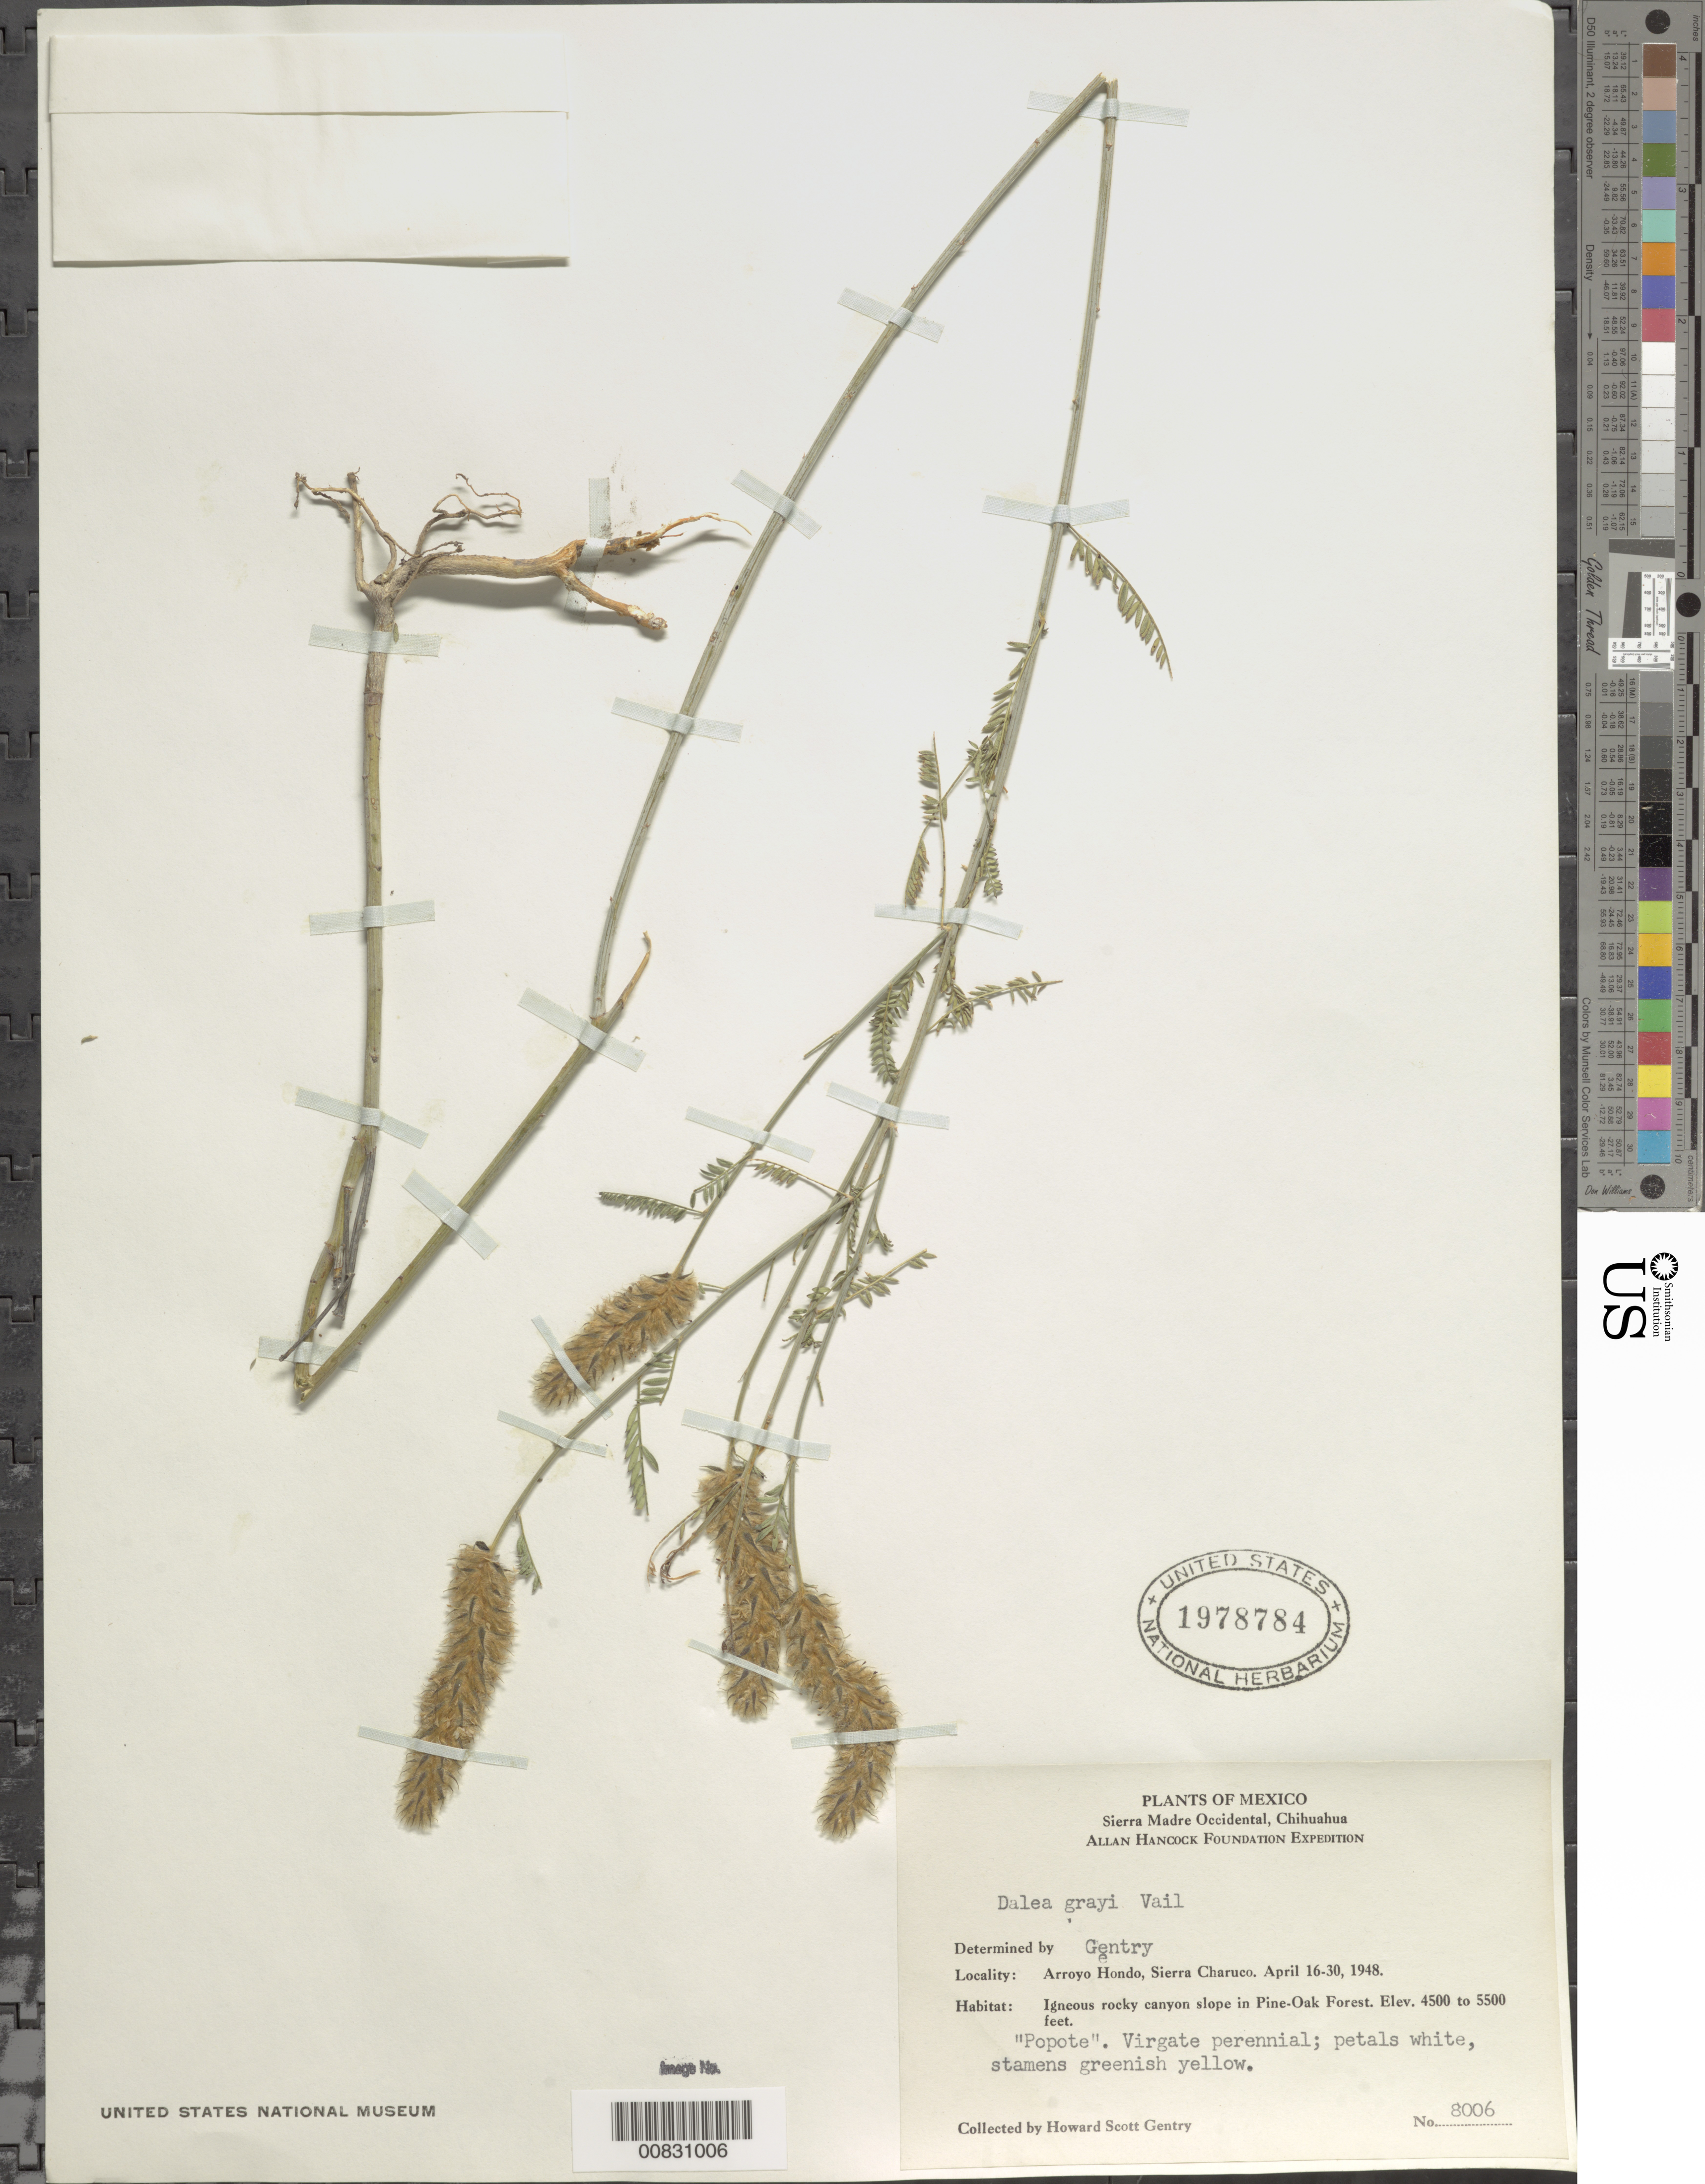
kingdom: Plantae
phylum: Tracheophyta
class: Magnoliopsida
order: Fabales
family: Fabaceae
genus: Dalea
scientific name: Dalea grayi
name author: (Vail) L.O. Williams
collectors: H. S. Gentry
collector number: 8006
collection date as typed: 16 Apr 1948 to 30 Apr 1948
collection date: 1948-04-16/1948-04-30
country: Mexico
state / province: Chihuahua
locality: Arroyo Hondo, Sierra Charuco.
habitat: Igneous rocky canyon slope in Pine-Oak Forest.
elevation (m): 1372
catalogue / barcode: US 1978784